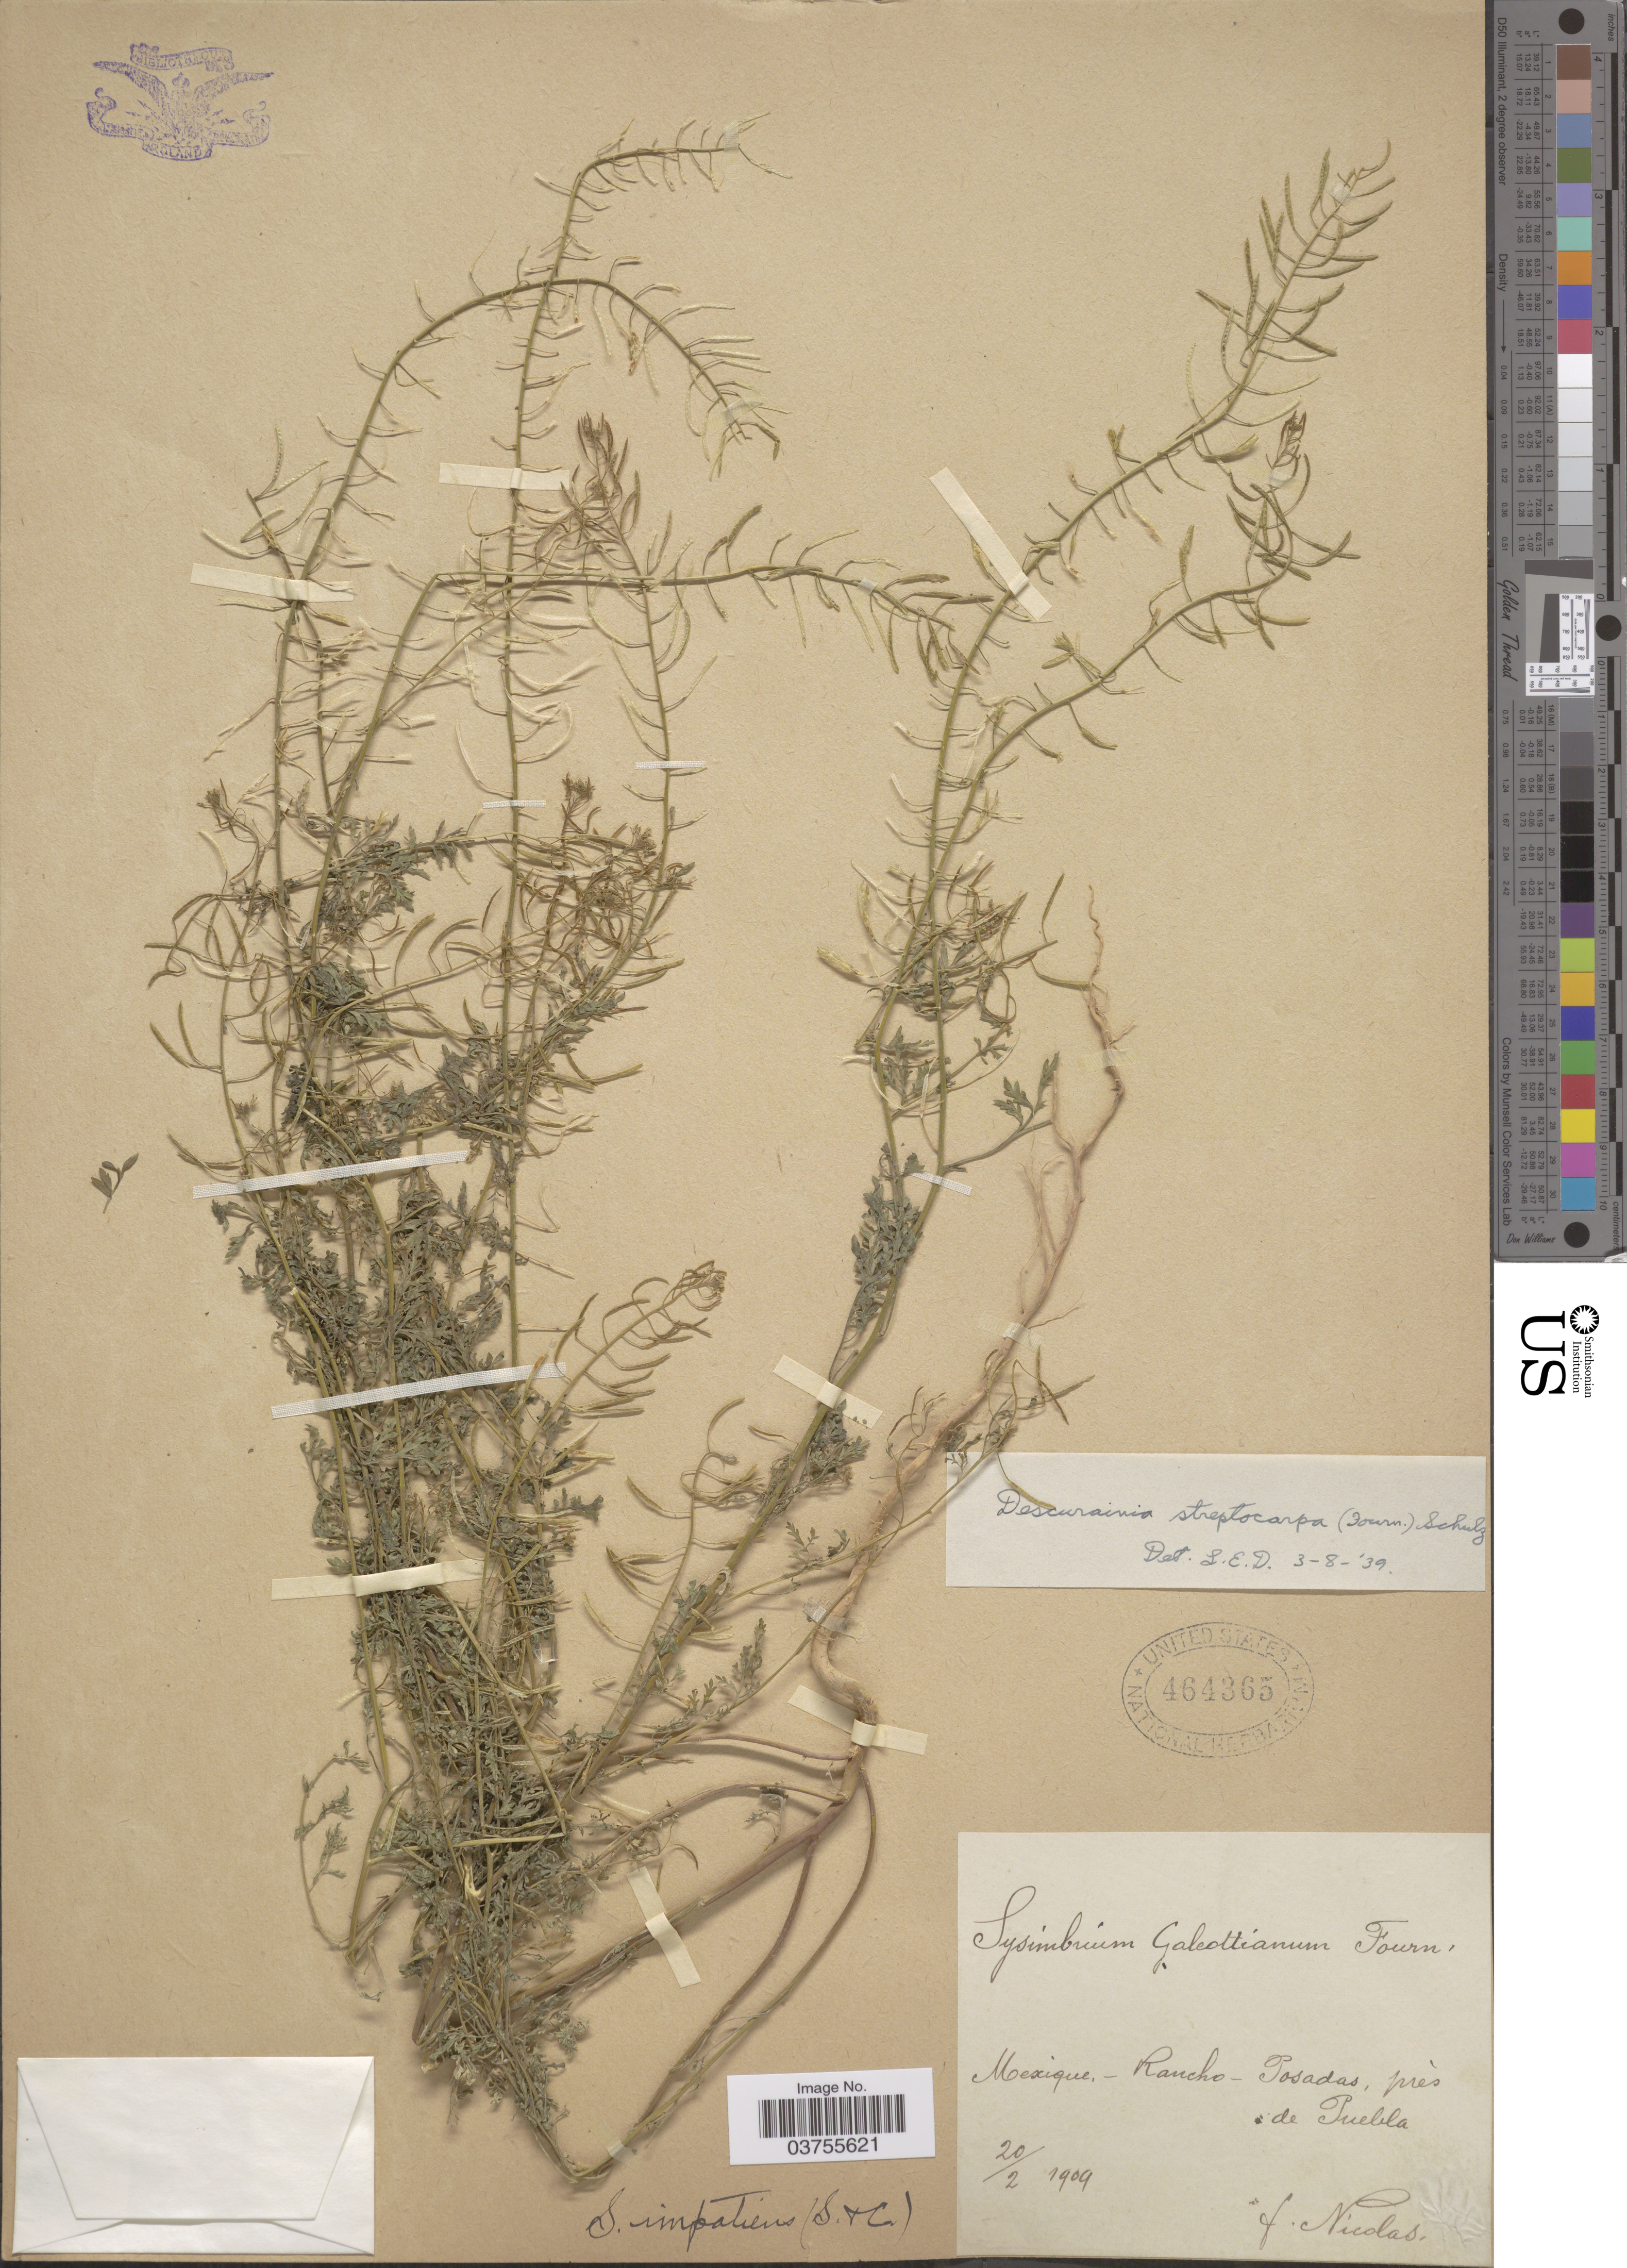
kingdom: Plantae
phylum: Tracheophyta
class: Magnoliopsida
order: Brassicales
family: Brassicaceae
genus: Descurainia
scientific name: Descurainia streptocarpa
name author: (E. Fourn. & C.A. Mey.) O.E. Schulz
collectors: F. Nicolas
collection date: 1909-02-20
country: Mexico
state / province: Puebla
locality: Rancho - Posadas, près de Puebla.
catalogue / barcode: US 464365